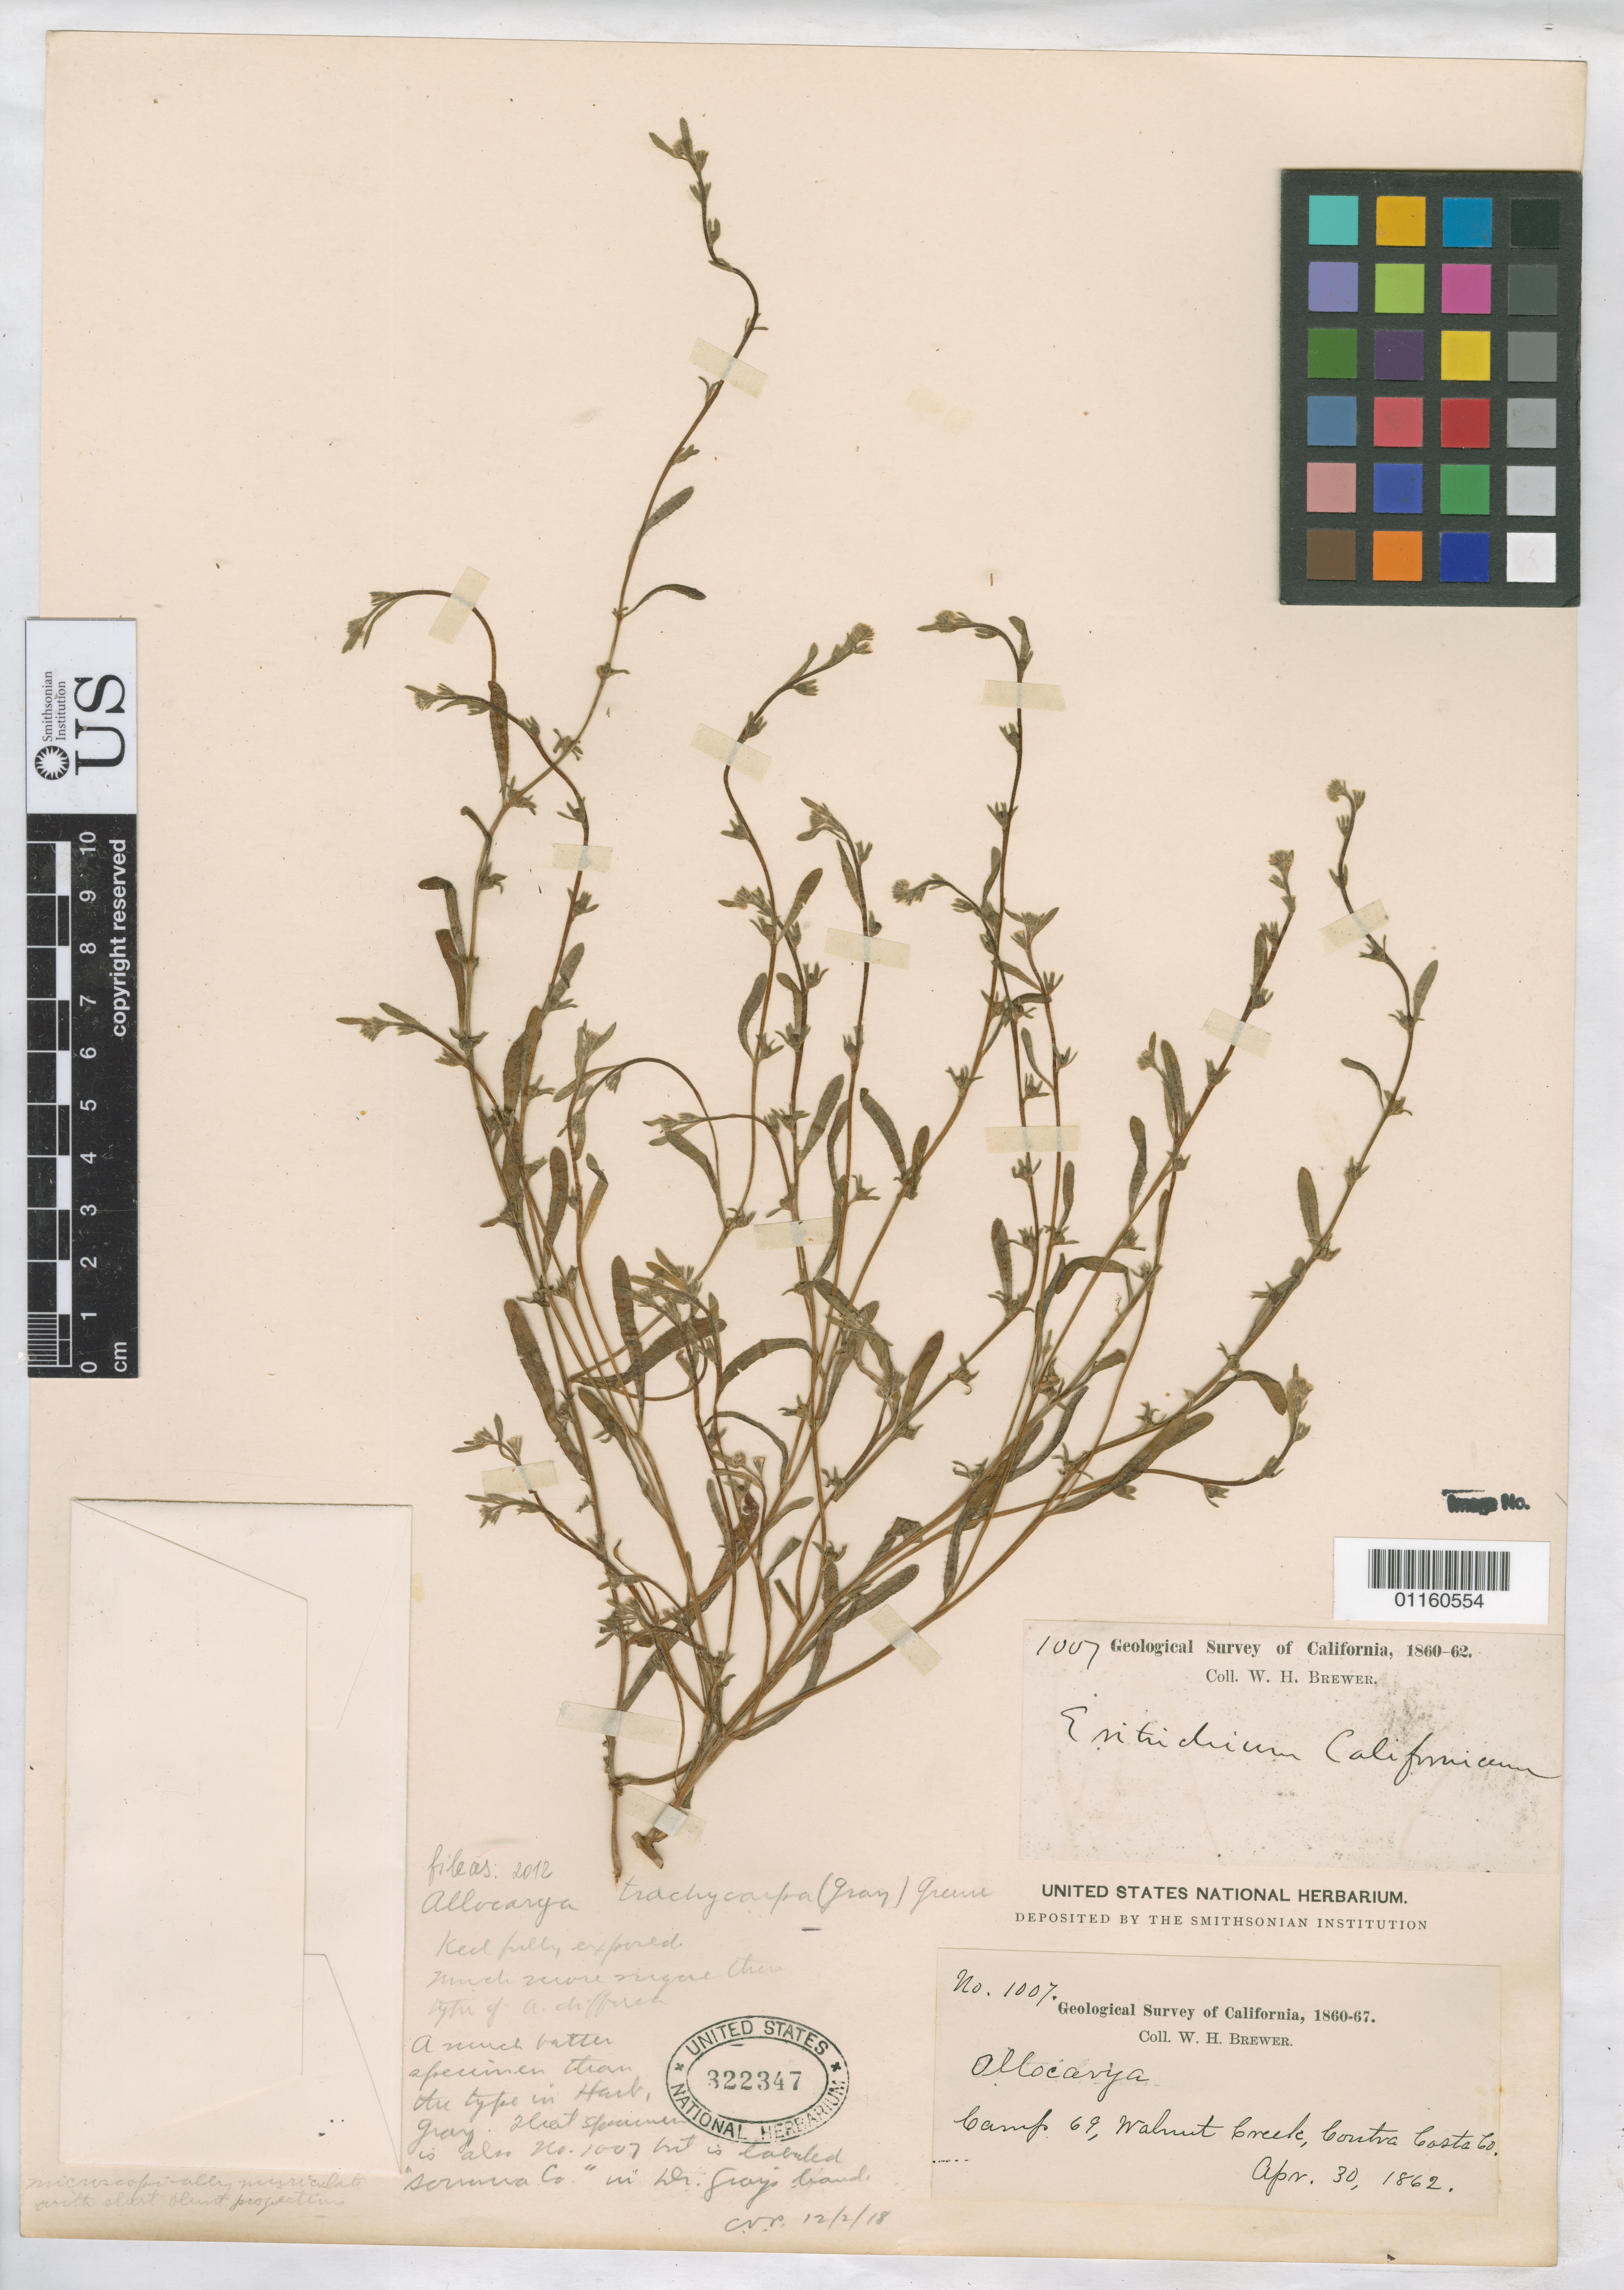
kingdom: Plantae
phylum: Tracheophyta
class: Magnoliopsida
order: Boraginales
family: Boraginaceae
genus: Allocarya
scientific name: Allocarya trachycarpa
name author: (A. Gray) Greene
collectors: W. H. Brewer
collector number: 1007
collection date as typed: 30 Apr 1862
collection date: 1862-04-30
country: United States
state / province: California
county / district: Contra Costa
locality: Camp 69, Walnut Creek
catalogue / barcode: US 322347